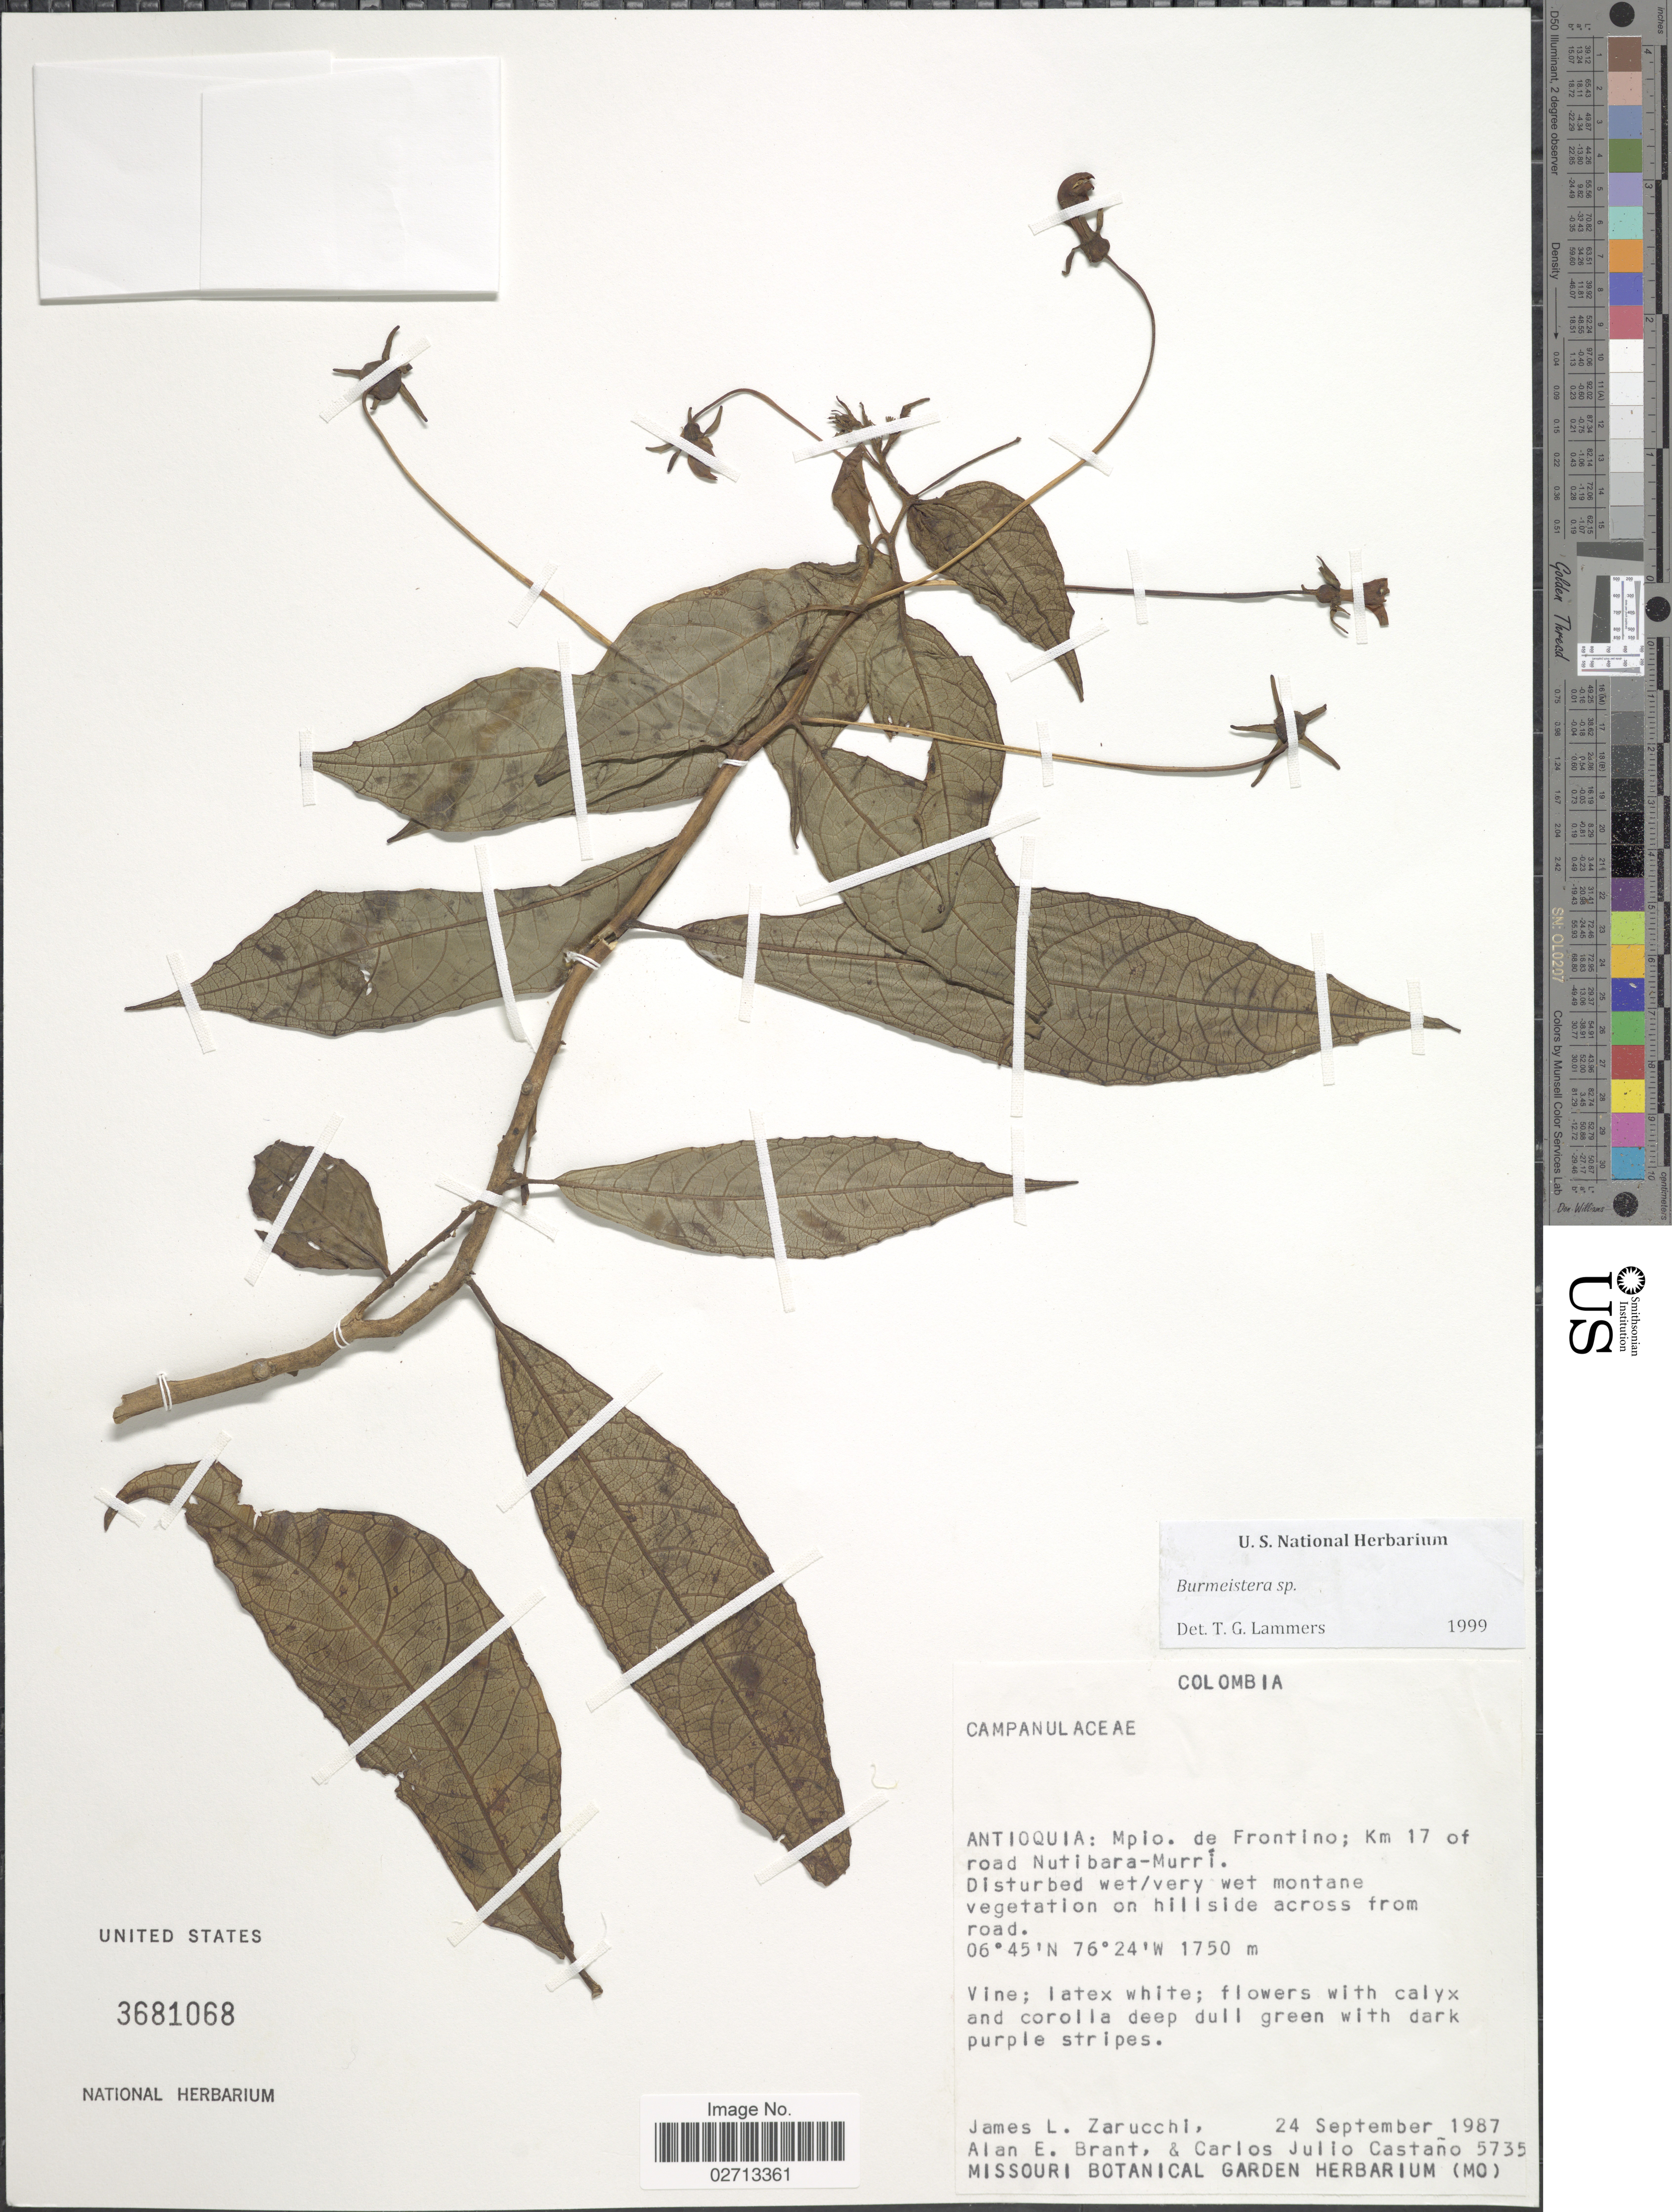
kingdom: Plantae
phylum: Tracheophyta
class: Magnoliopsida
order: Asterales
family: Campanulaceae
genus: Burmeistera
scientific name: Burmeistera sp.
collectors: J. L. Zarucchi, A. Brant & C. Castaño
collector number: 5735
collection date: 1987-09-24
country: Colombia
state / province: Antioquia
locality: Mpio. de Frontino; Km 17 of road Nutibara-Murrí.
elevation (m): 1750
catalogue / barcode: US 3681068